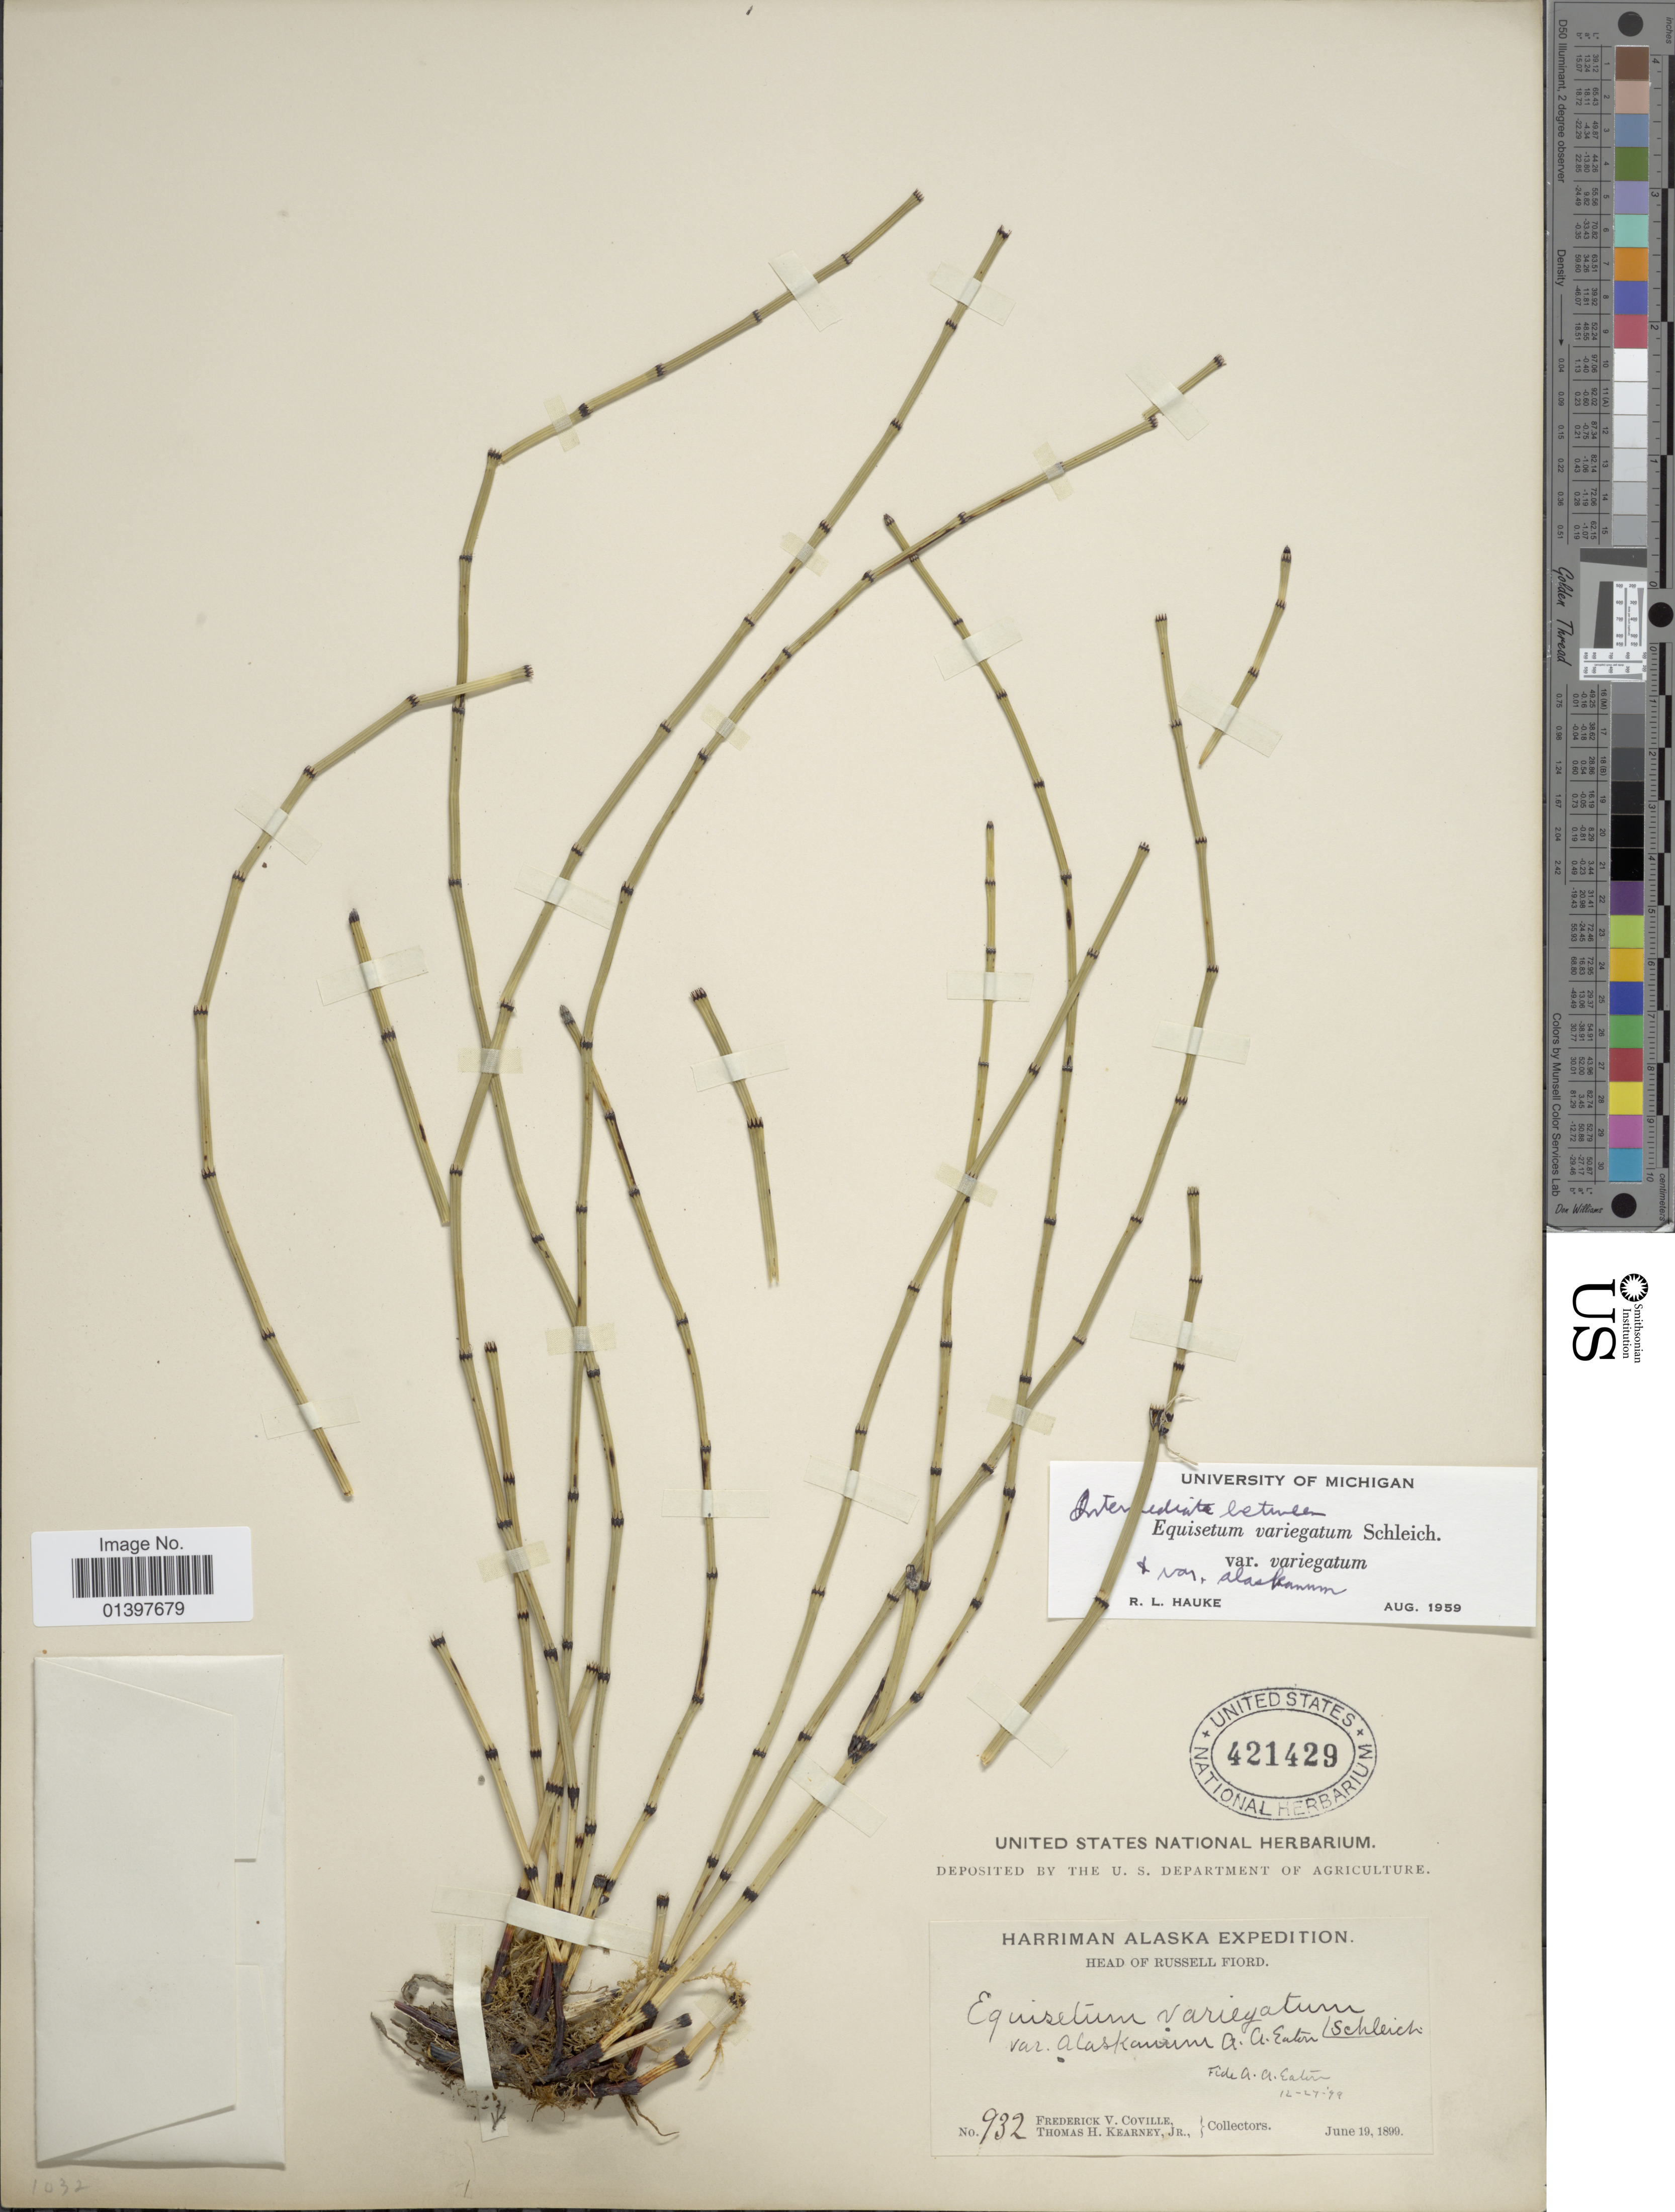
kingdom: Plantae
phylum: Tracheophyta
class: Polypodiopsida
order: Equisetales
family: Equisetaceae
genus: Equisetum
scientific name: Equisetum variegatum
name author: Schleich. ex F. Weber & D. Mohr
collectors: F. V. Coville & T. H. Kearney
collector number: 932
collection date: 1899-06-19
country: United States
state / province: Alaska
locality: Head of Russell Fiord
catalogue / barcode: US 421429